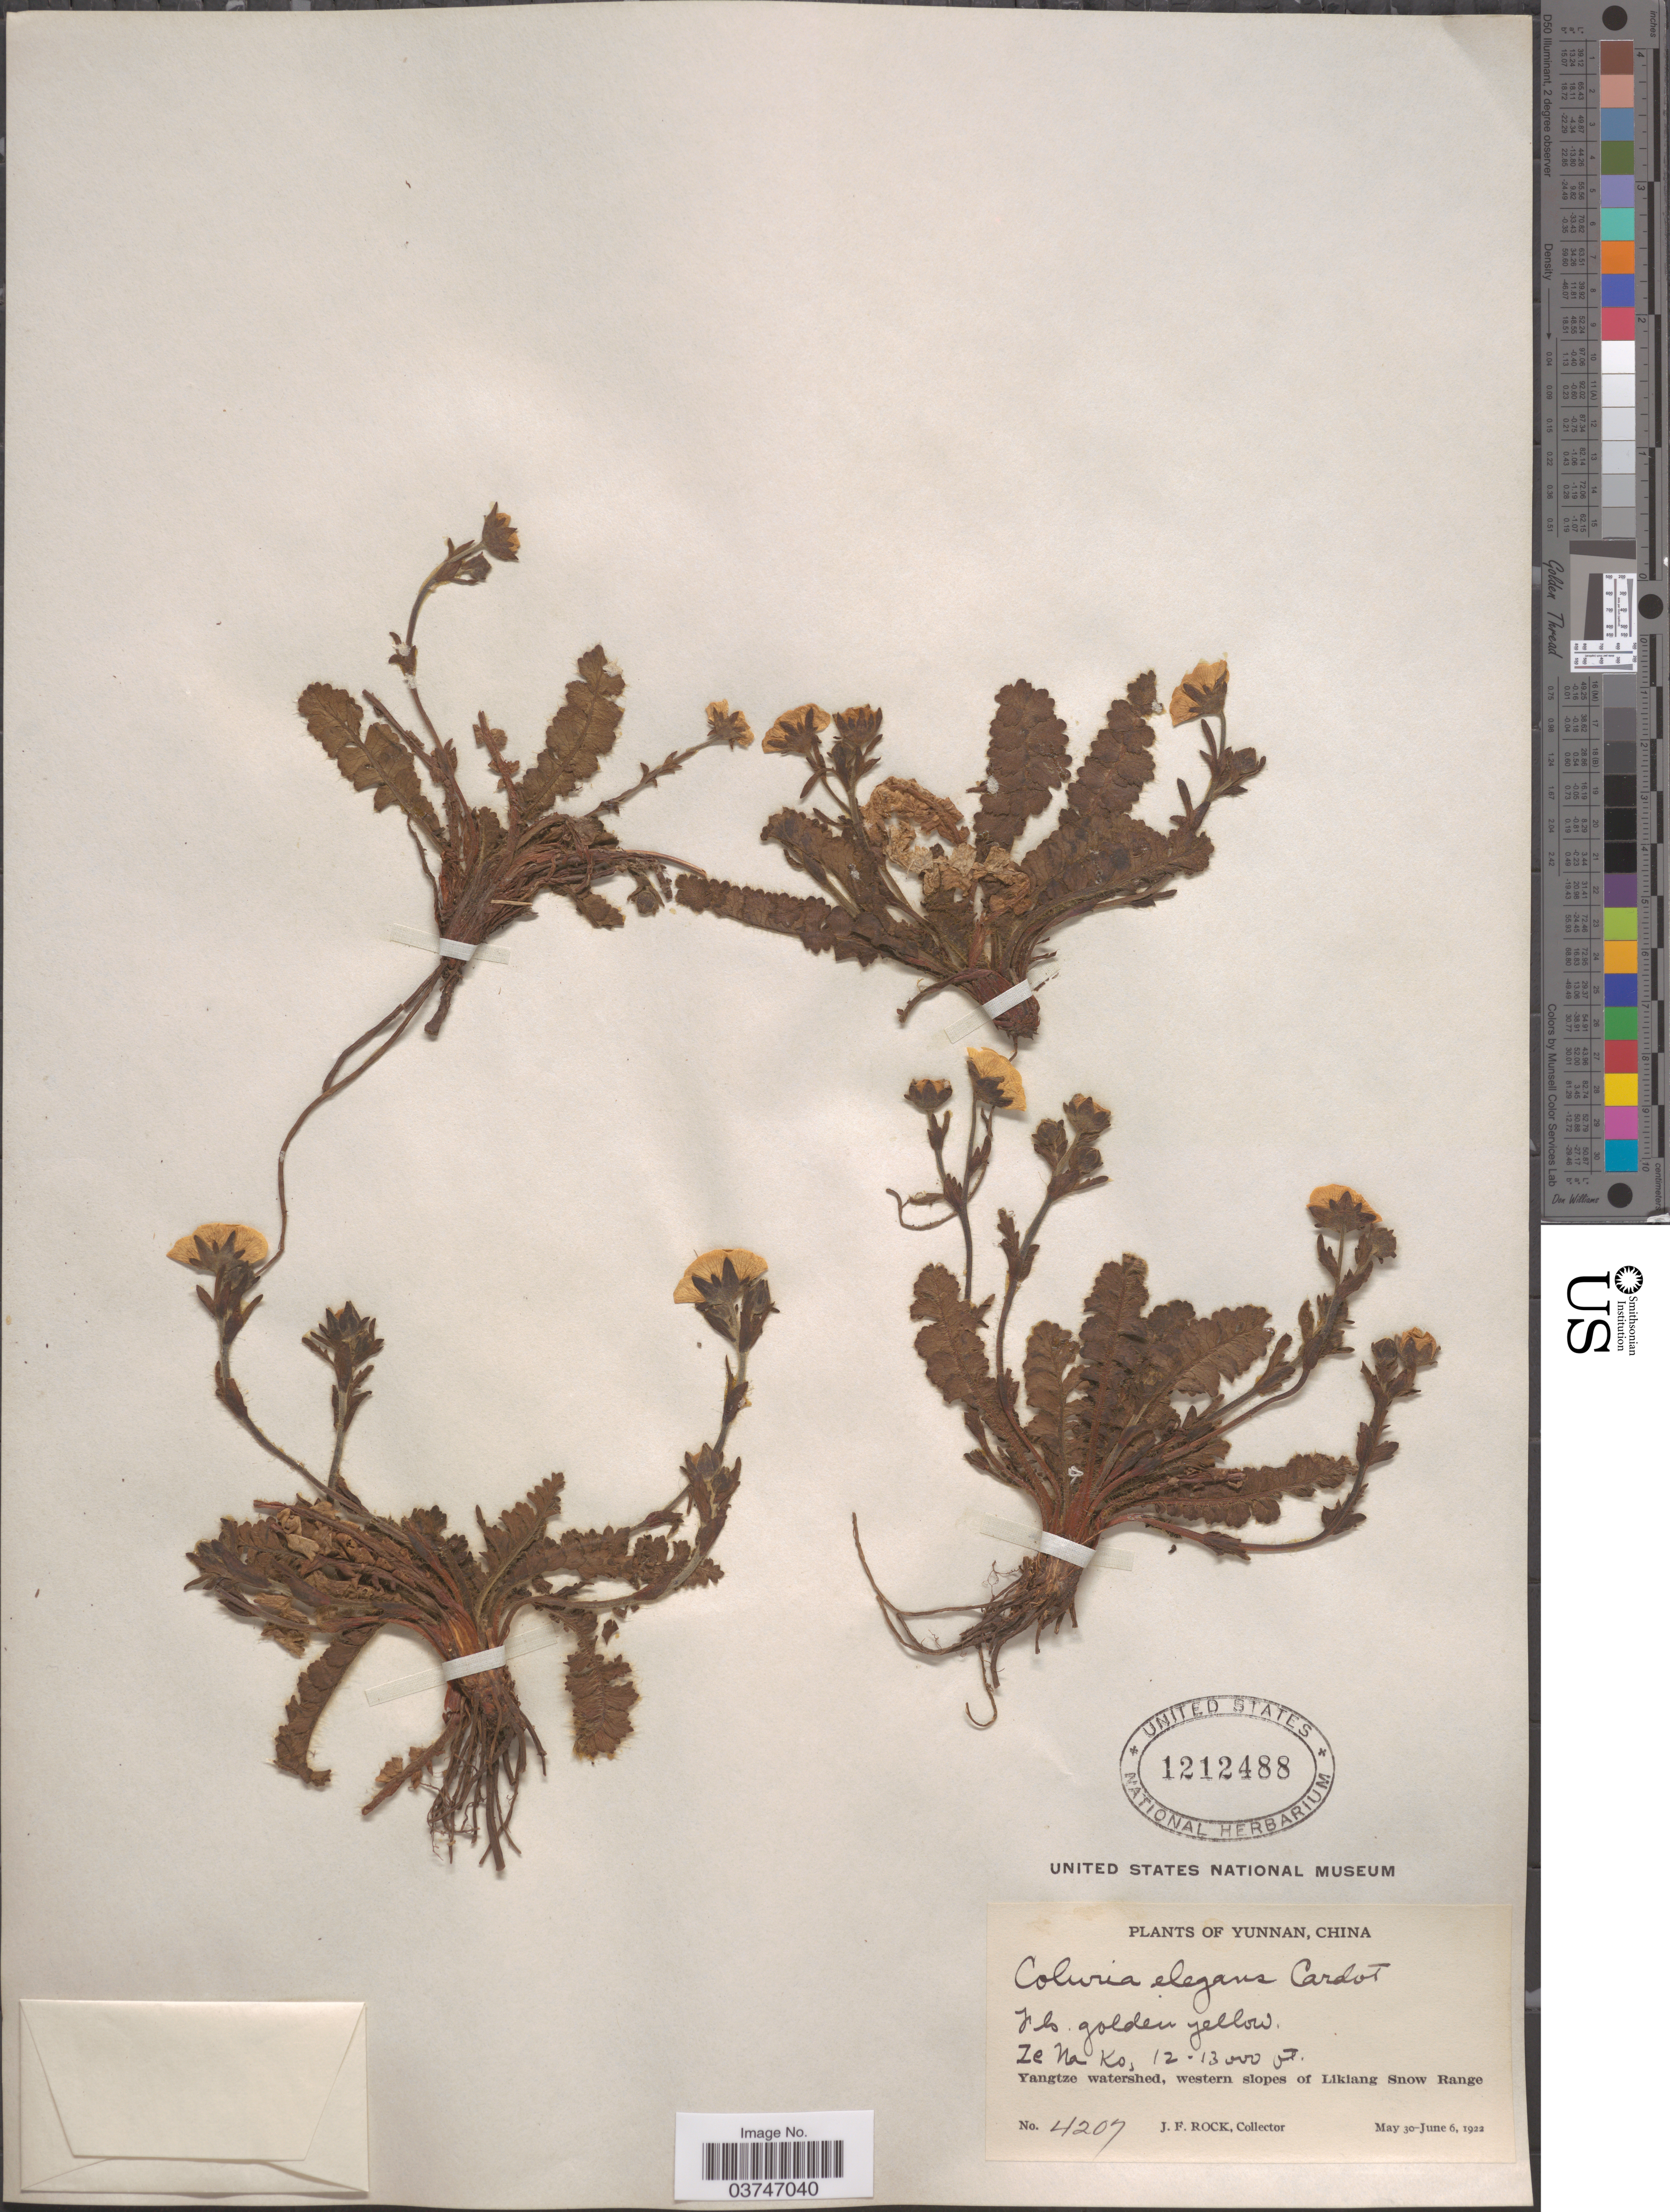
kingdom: Plantae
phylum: Tracheophyta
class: Magnoliopsida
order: Rosales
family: Rosaceae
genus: Coluria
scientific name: Coluria longifolia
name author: Maxim.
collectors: J. Rock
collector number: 4207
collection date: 1922-05-30/1922-06-06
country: China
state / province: Yunnan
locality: Ze Na Ko. Yangtze watershed, western slopes of Likiang Snow Range.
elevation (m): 3658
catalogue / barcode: US 1212488